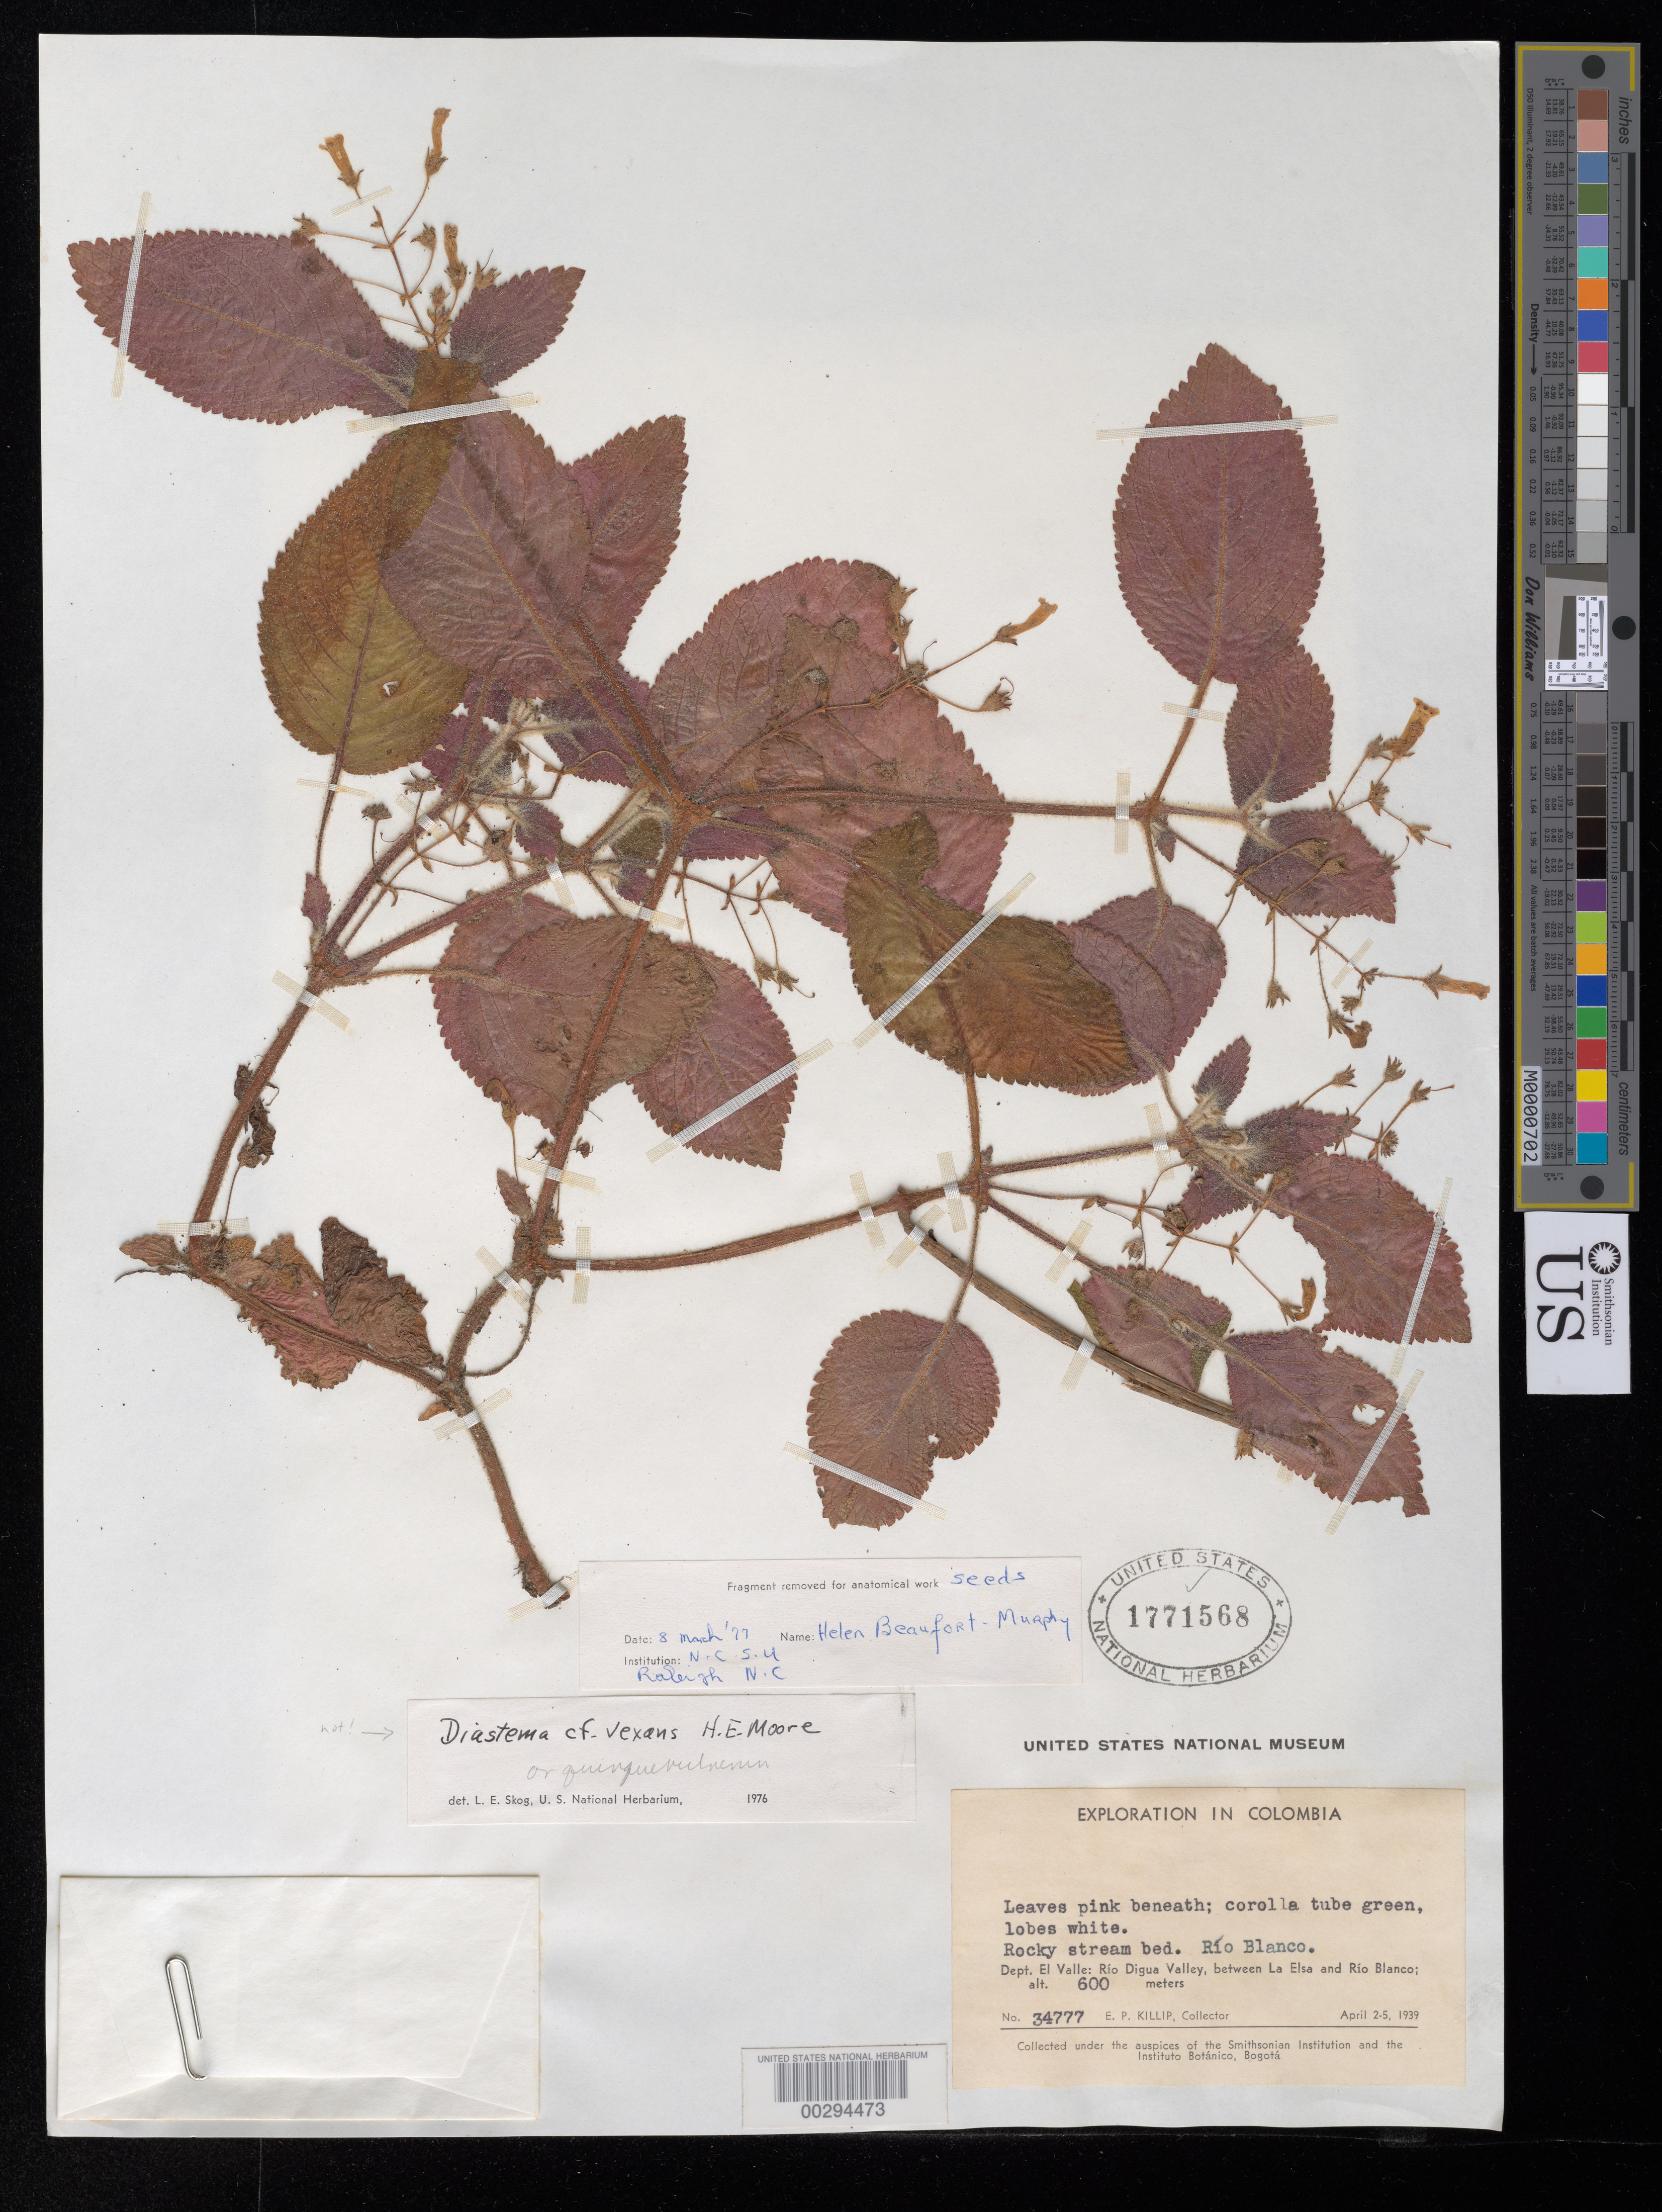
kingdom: Plantae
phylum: Tracheophyta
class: Magnoliopsida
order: Lamiales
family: Gesneriaceae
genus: Diastema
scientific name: Diastema sp.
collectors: E. P. Killip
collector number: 34777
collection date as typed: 2-5 Apr 1939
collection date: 1939-04-02/1939-04-05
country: Colombia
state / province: Valle del Cauca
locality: Rio Digua Valley, between La Elsa and Rio Blanco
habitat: Rocky stream bed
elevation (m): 600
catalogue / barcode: US 1771568